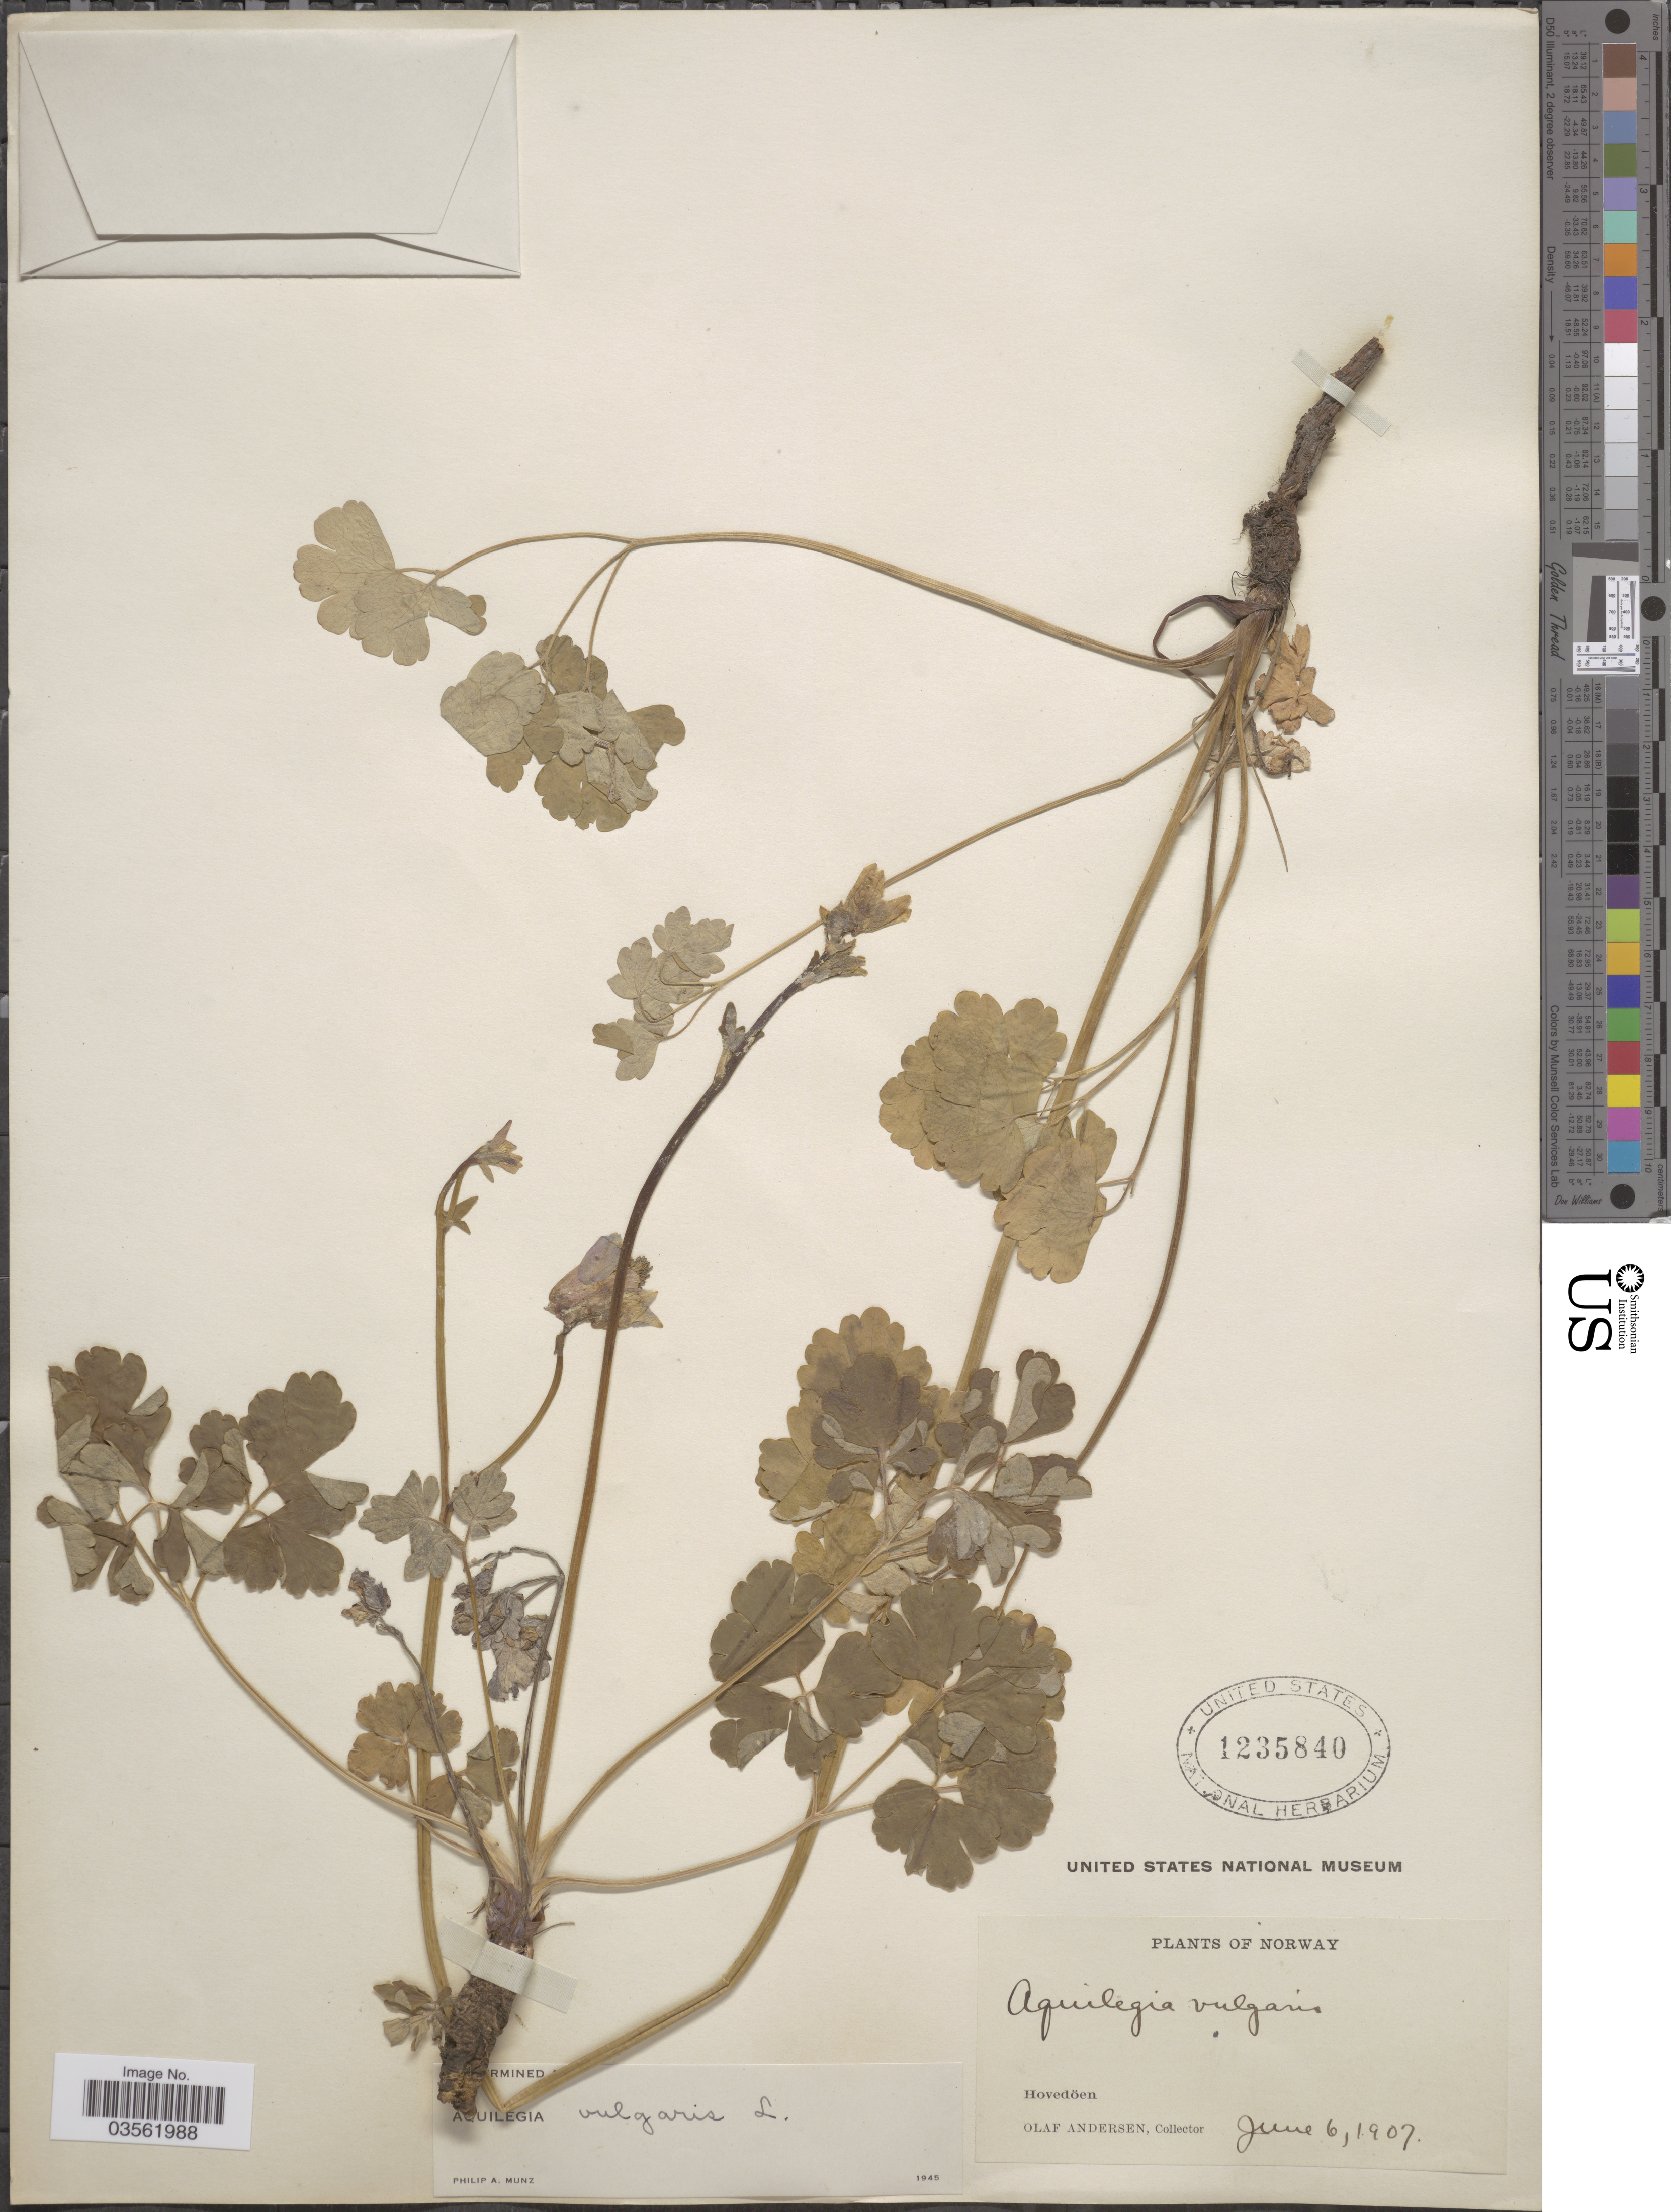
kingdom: Plantae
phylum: Tracheophyta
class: Magnoliopsida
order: Ranunculales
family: Ranunculaceae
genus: Aquilegia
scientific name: Aquilegia vulgaris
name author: L.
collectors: O. Andersen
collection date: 1907-06-06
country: Norway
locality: Hovedöen.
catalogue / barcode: US 1235840